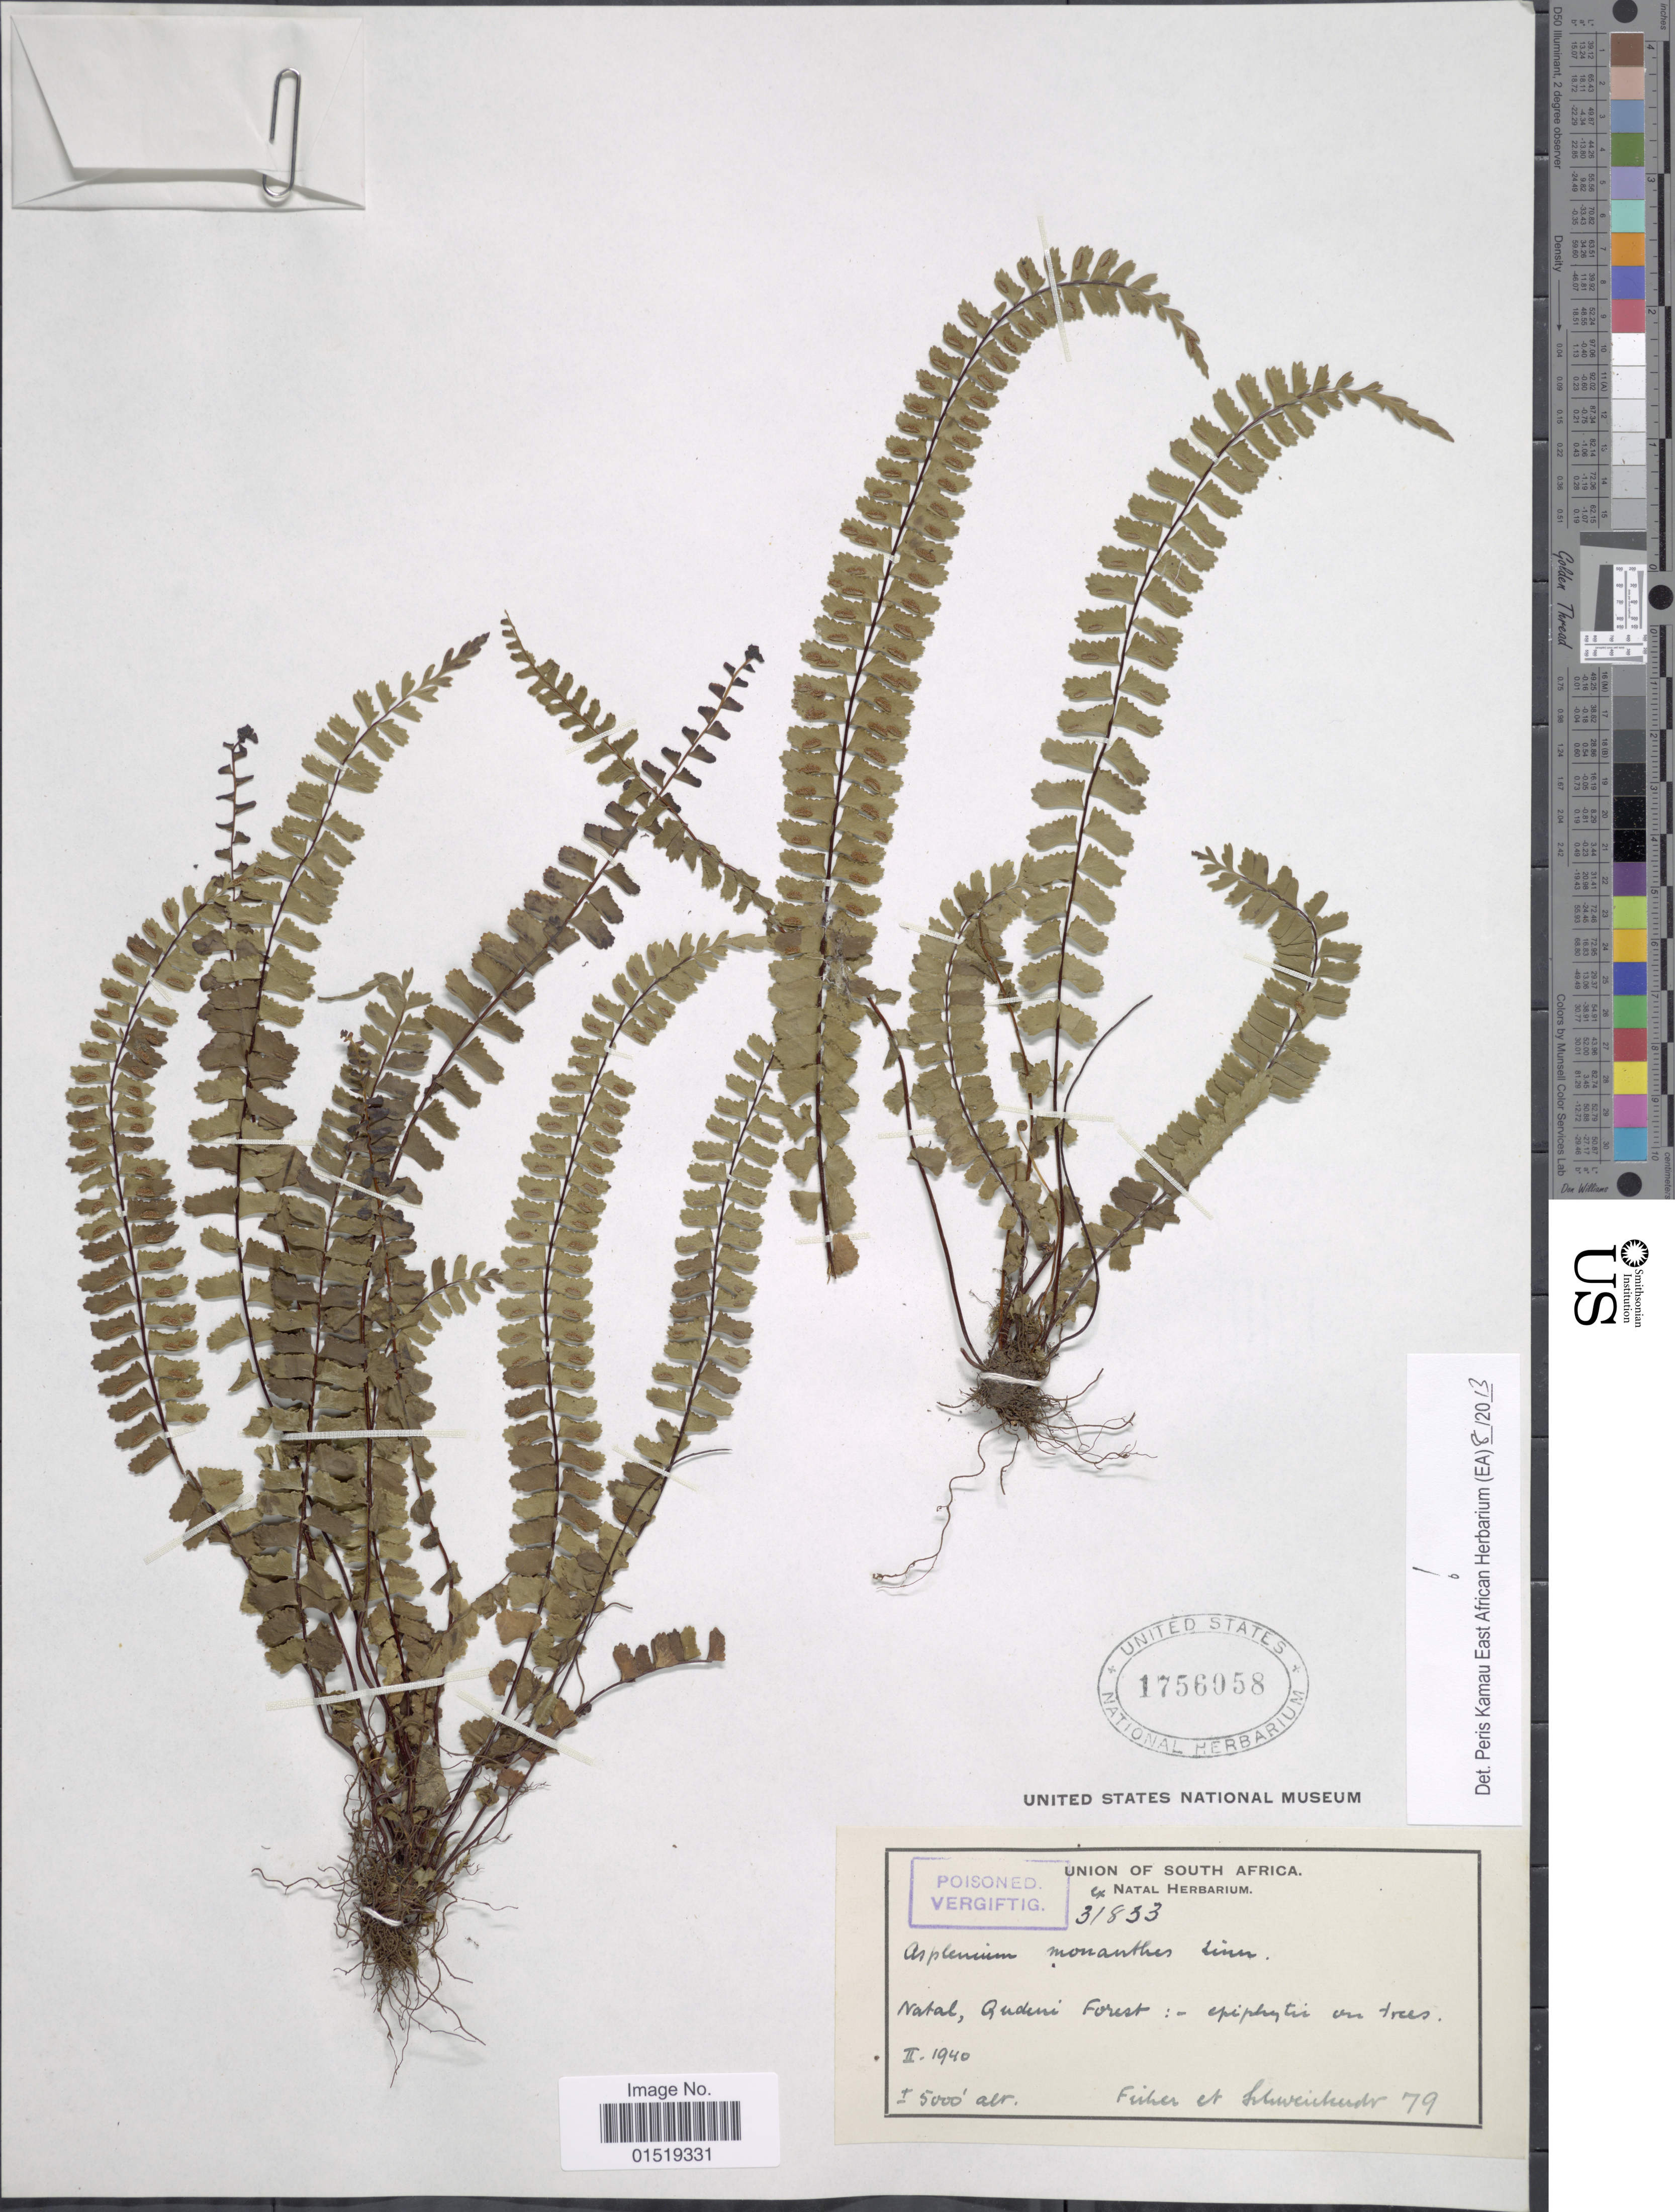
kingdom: Plantae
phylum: Tracheophyta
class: Polypodiopsida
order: Polypodiales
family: Aspleniaceae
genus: Asplenium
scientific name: Asplenium monanthes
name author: L.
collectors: -- Fisher & -. Schweickerdt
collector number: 79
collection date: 1940-02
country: South Africa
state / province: KwaZulu-Natal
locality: Natal, Qudeni Forest.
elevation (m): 1524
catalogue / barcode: US 1756058